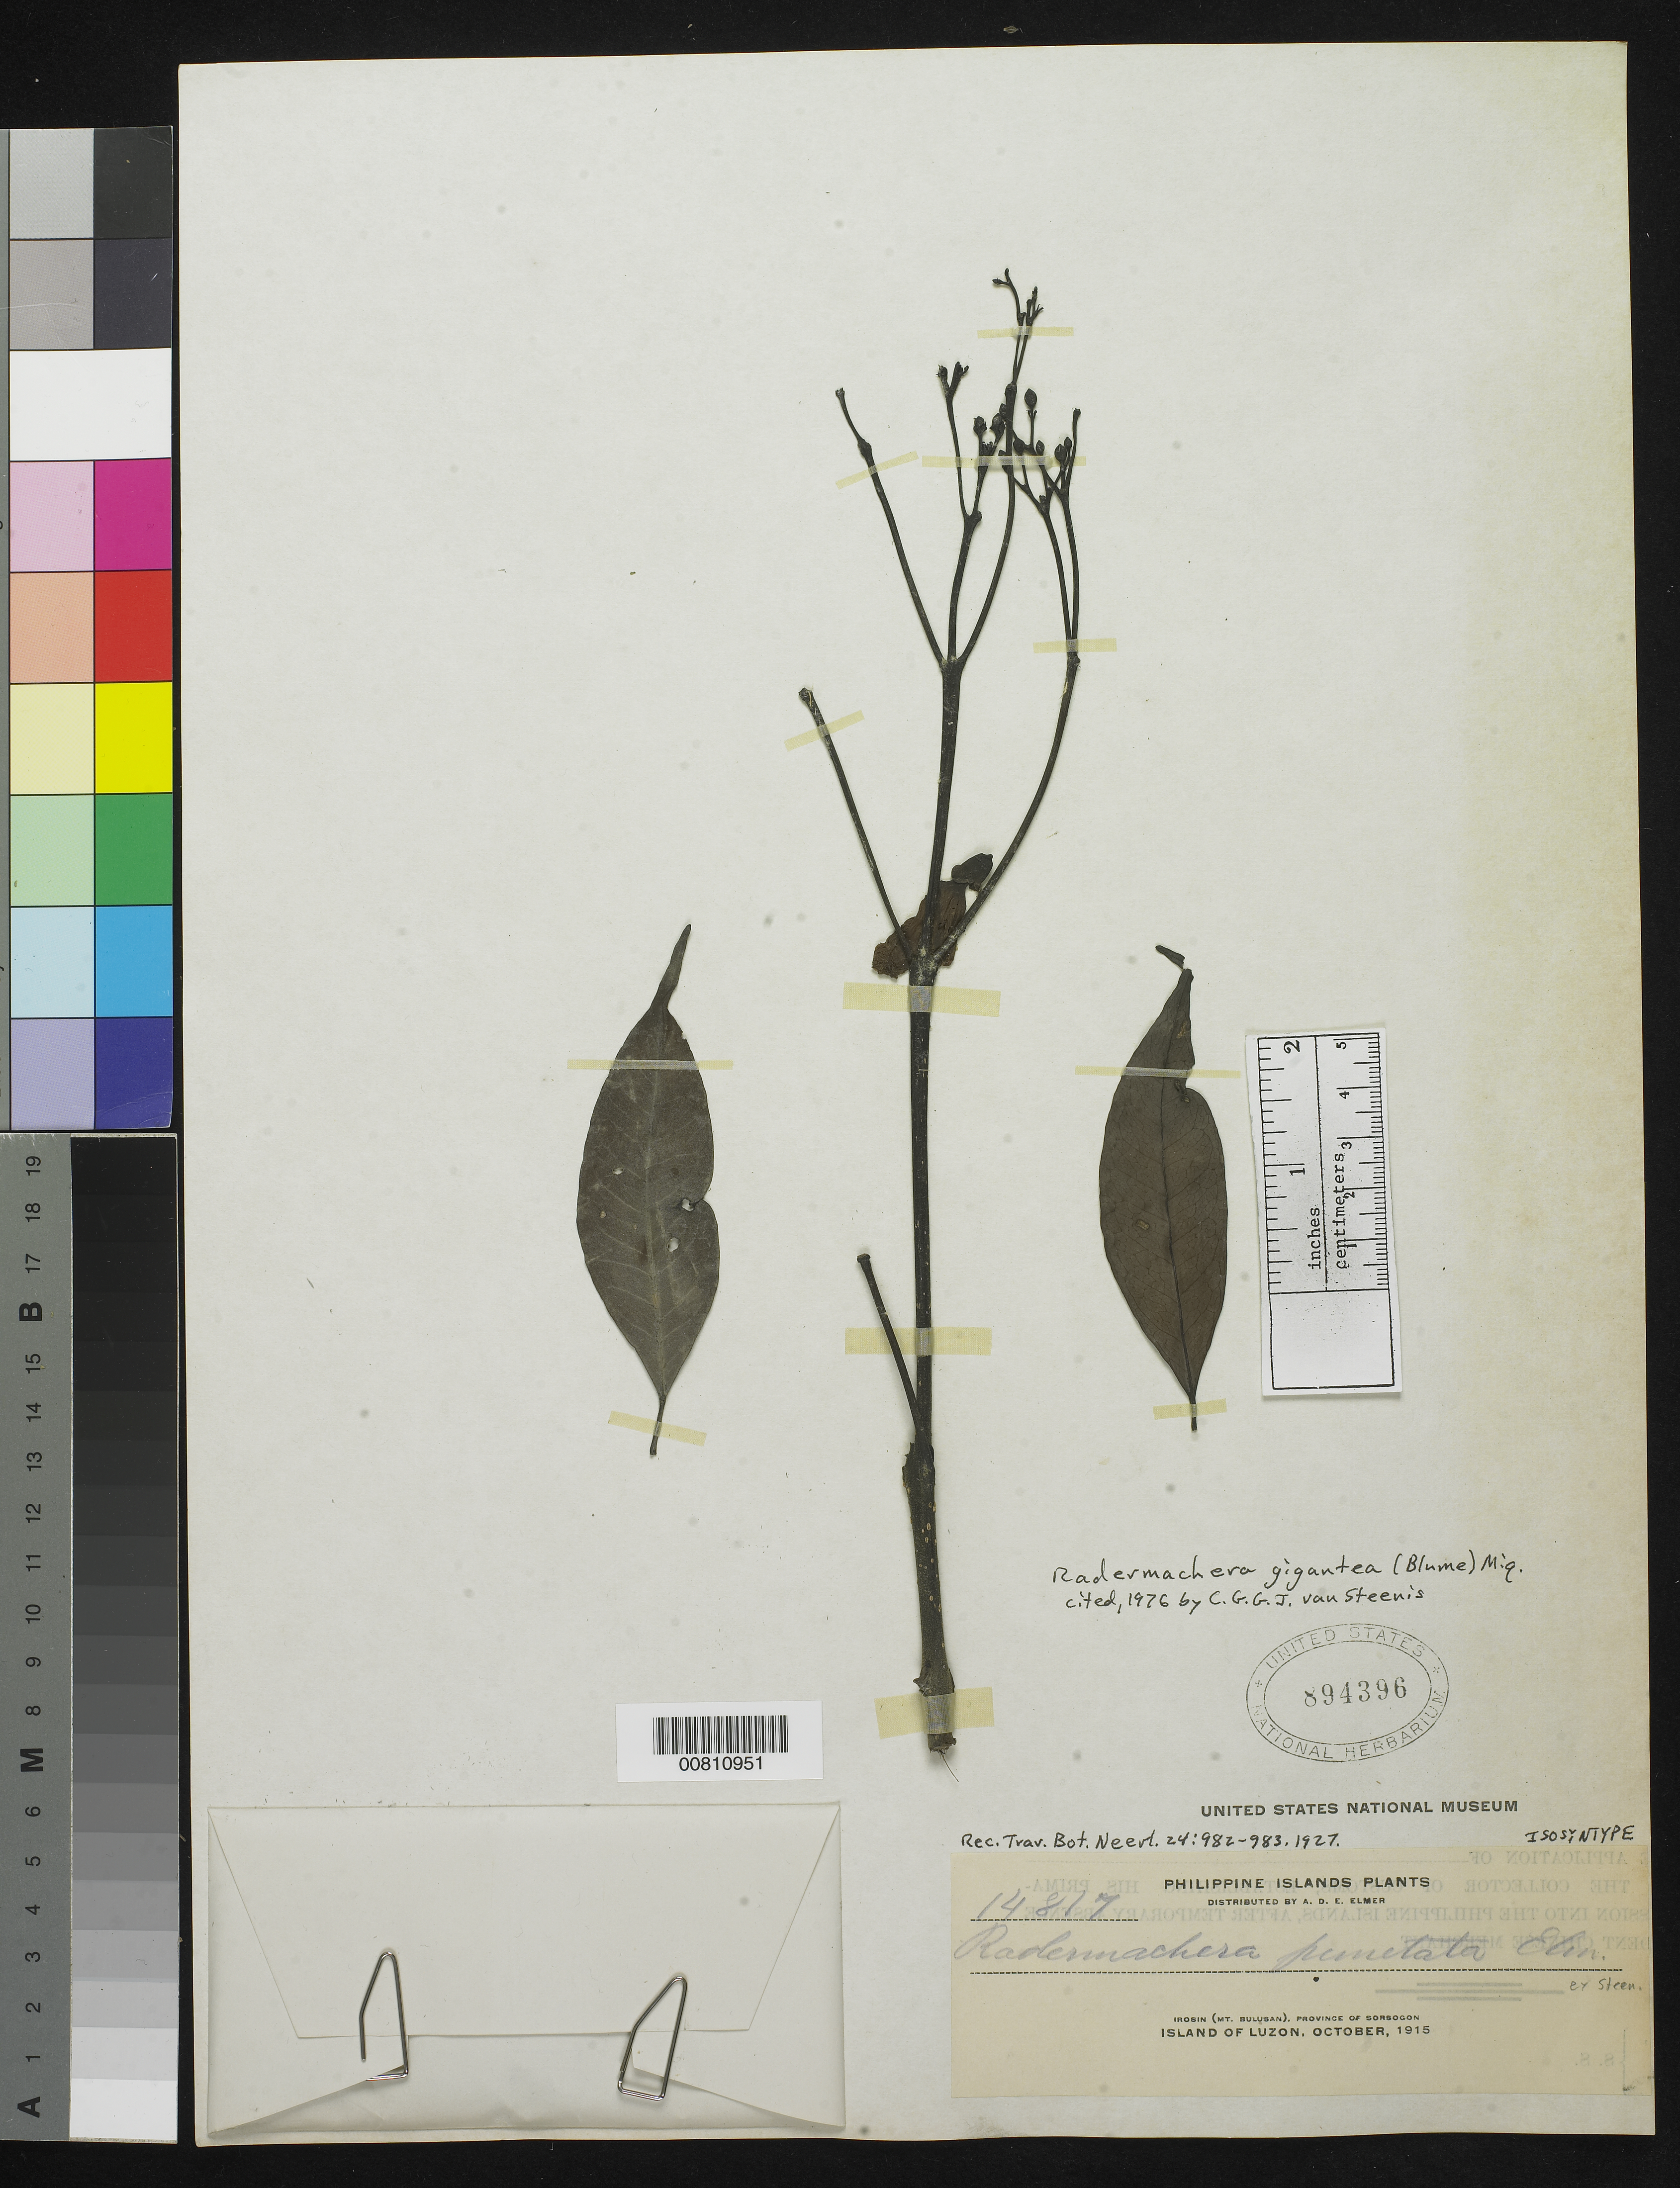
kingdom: Plantae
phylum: Tracheophyta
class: Magnoliopsida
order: Lamiales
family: Bignoniaceae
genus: Radermachera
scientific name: Radermachera punctata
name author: Elmer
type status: Isosyntype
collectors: A. D. E. Elmer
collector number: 14817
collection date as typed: Oct 1915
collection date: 1915-10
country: Philippines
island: Luzon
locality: Irosin (Mt. Bulusan), Province of Sorsogon.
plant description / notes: Also published (invalidly, lacking Latin diagnosis) by Elmer, Leafl. Philipp. Bot. 10: 3709 (1939).; Cited 1976 by C.G.G.J. van Steenis.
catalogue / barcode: US 894396